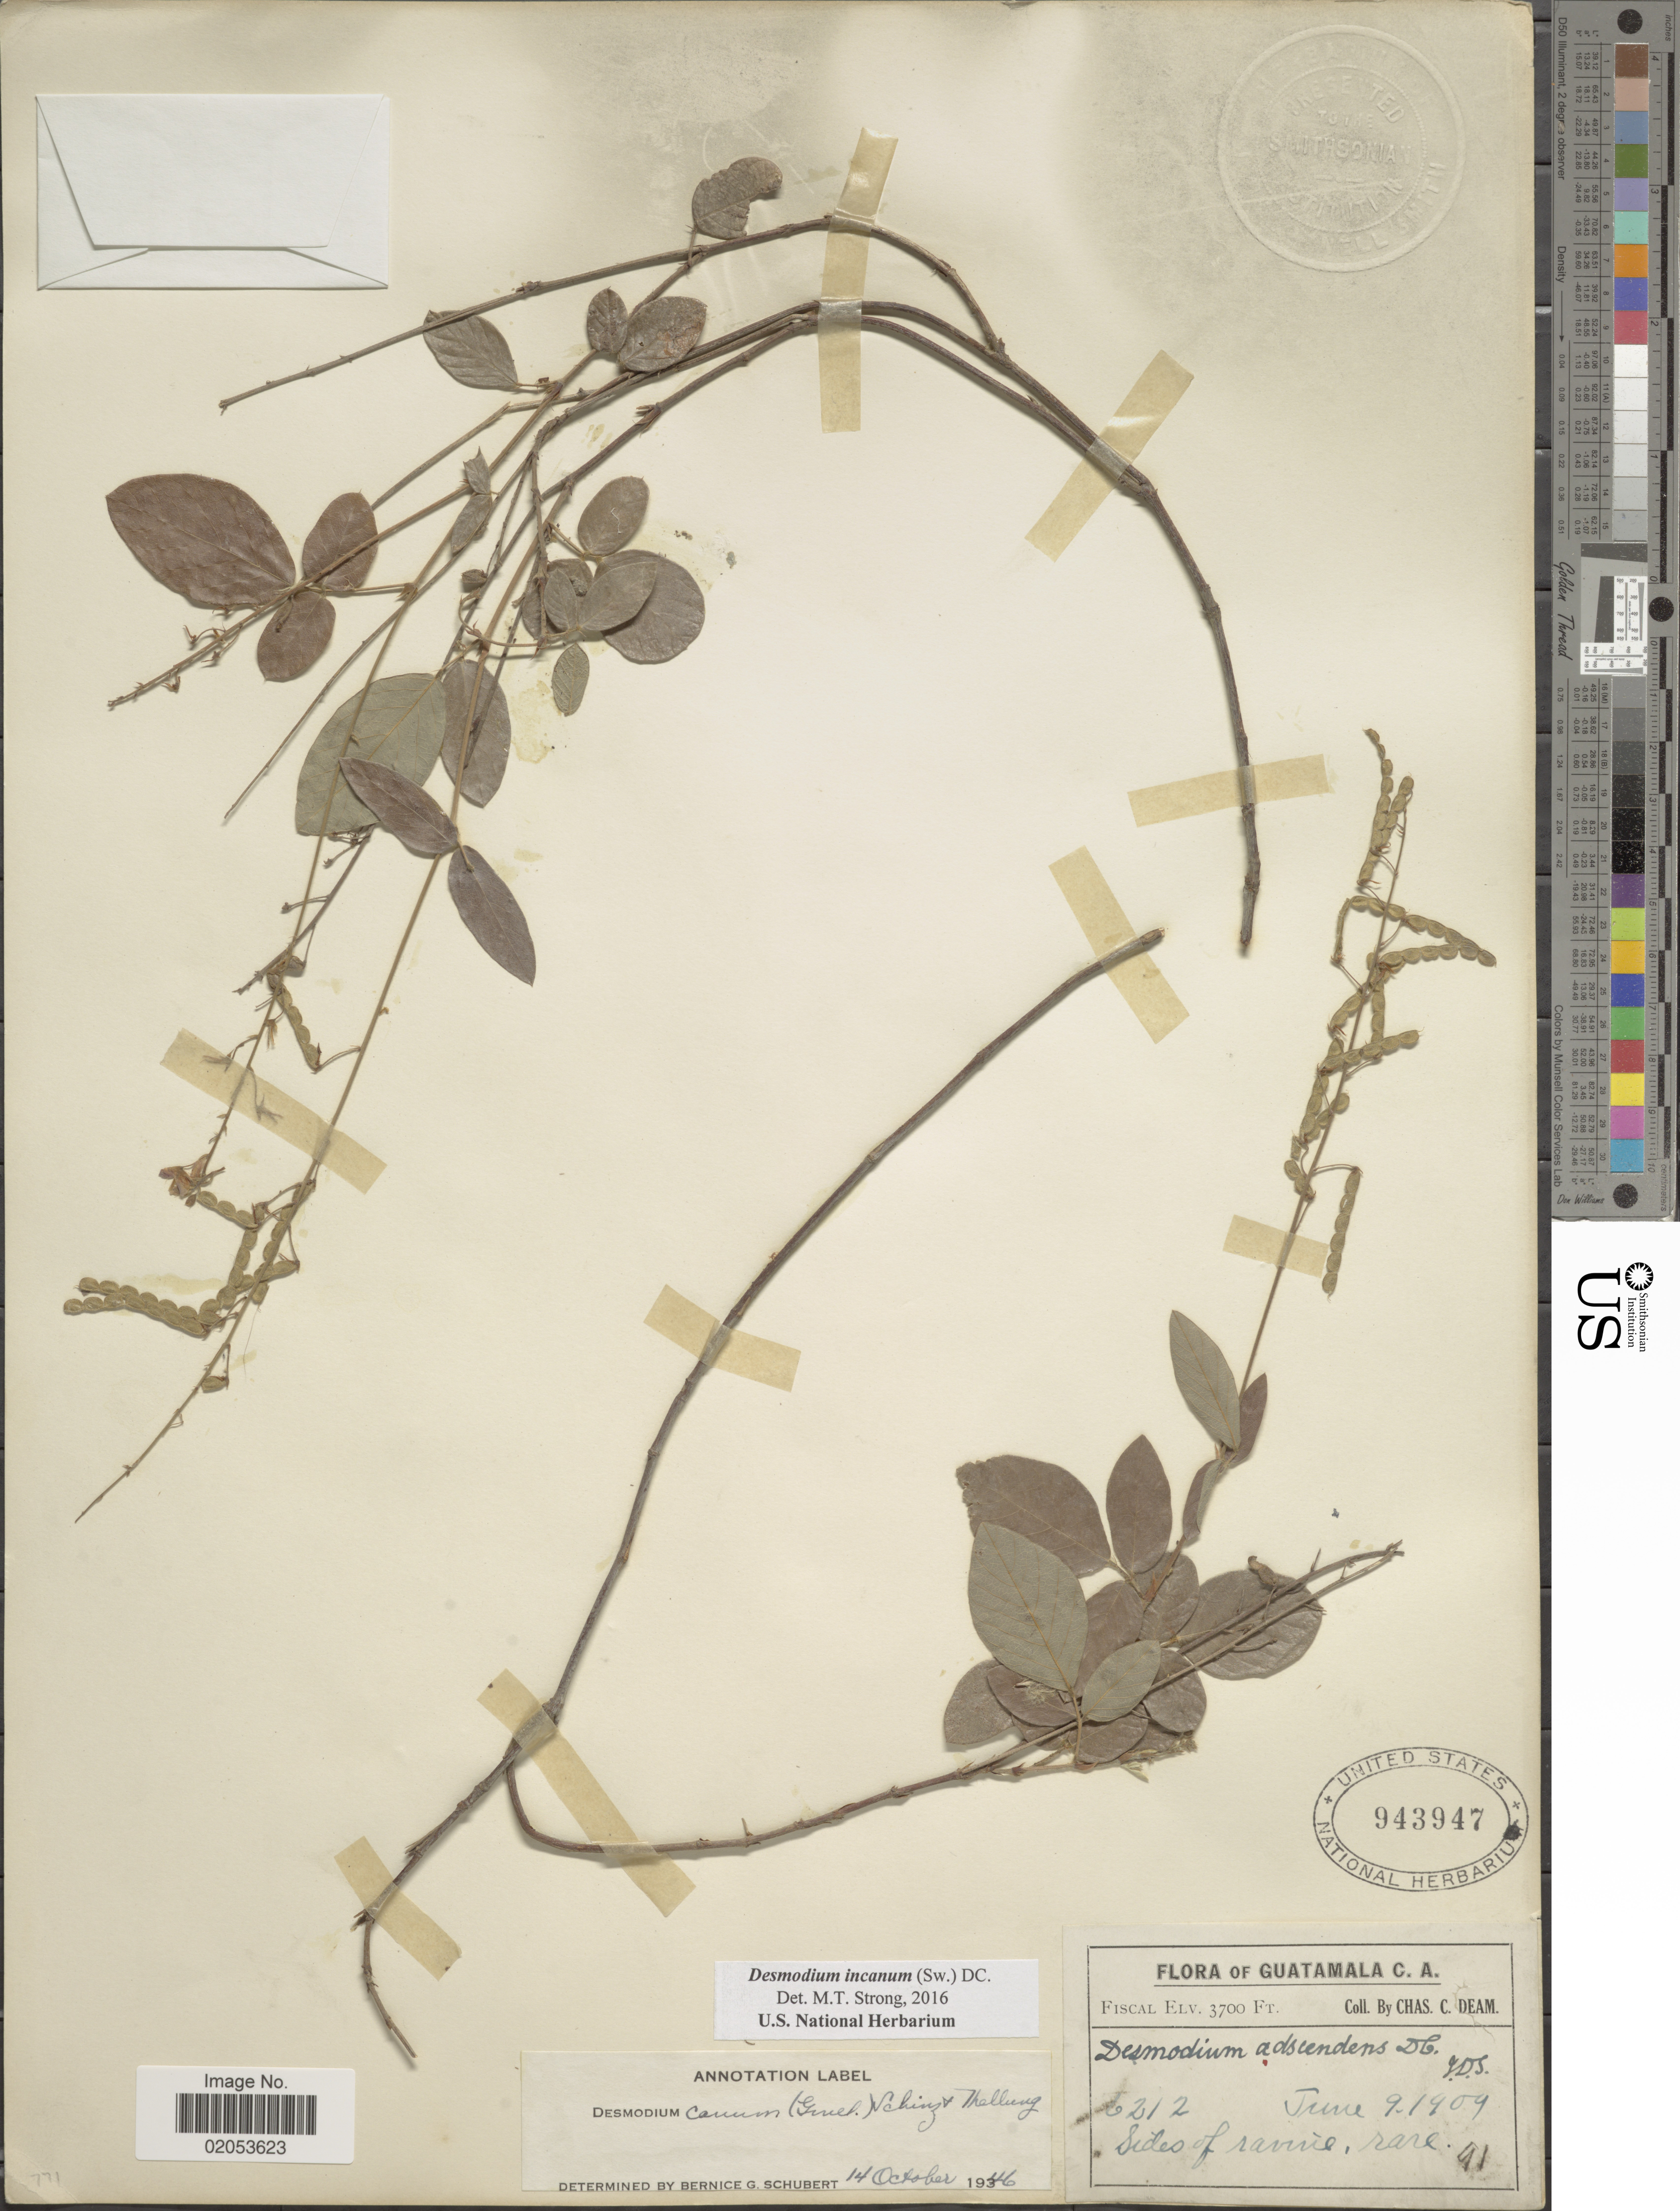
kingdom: Plantae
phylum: Tracheophyta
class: Magnoliopsida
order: Fabales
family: Fabaceae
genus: Desmodium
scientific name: Desmodium incanum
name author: (Sw.) DC.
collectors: C. C. Deam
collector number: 212*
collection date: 1909-06-09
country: Guatemala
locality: Guatemala C.A., sides of ravine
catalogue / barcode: US 943947